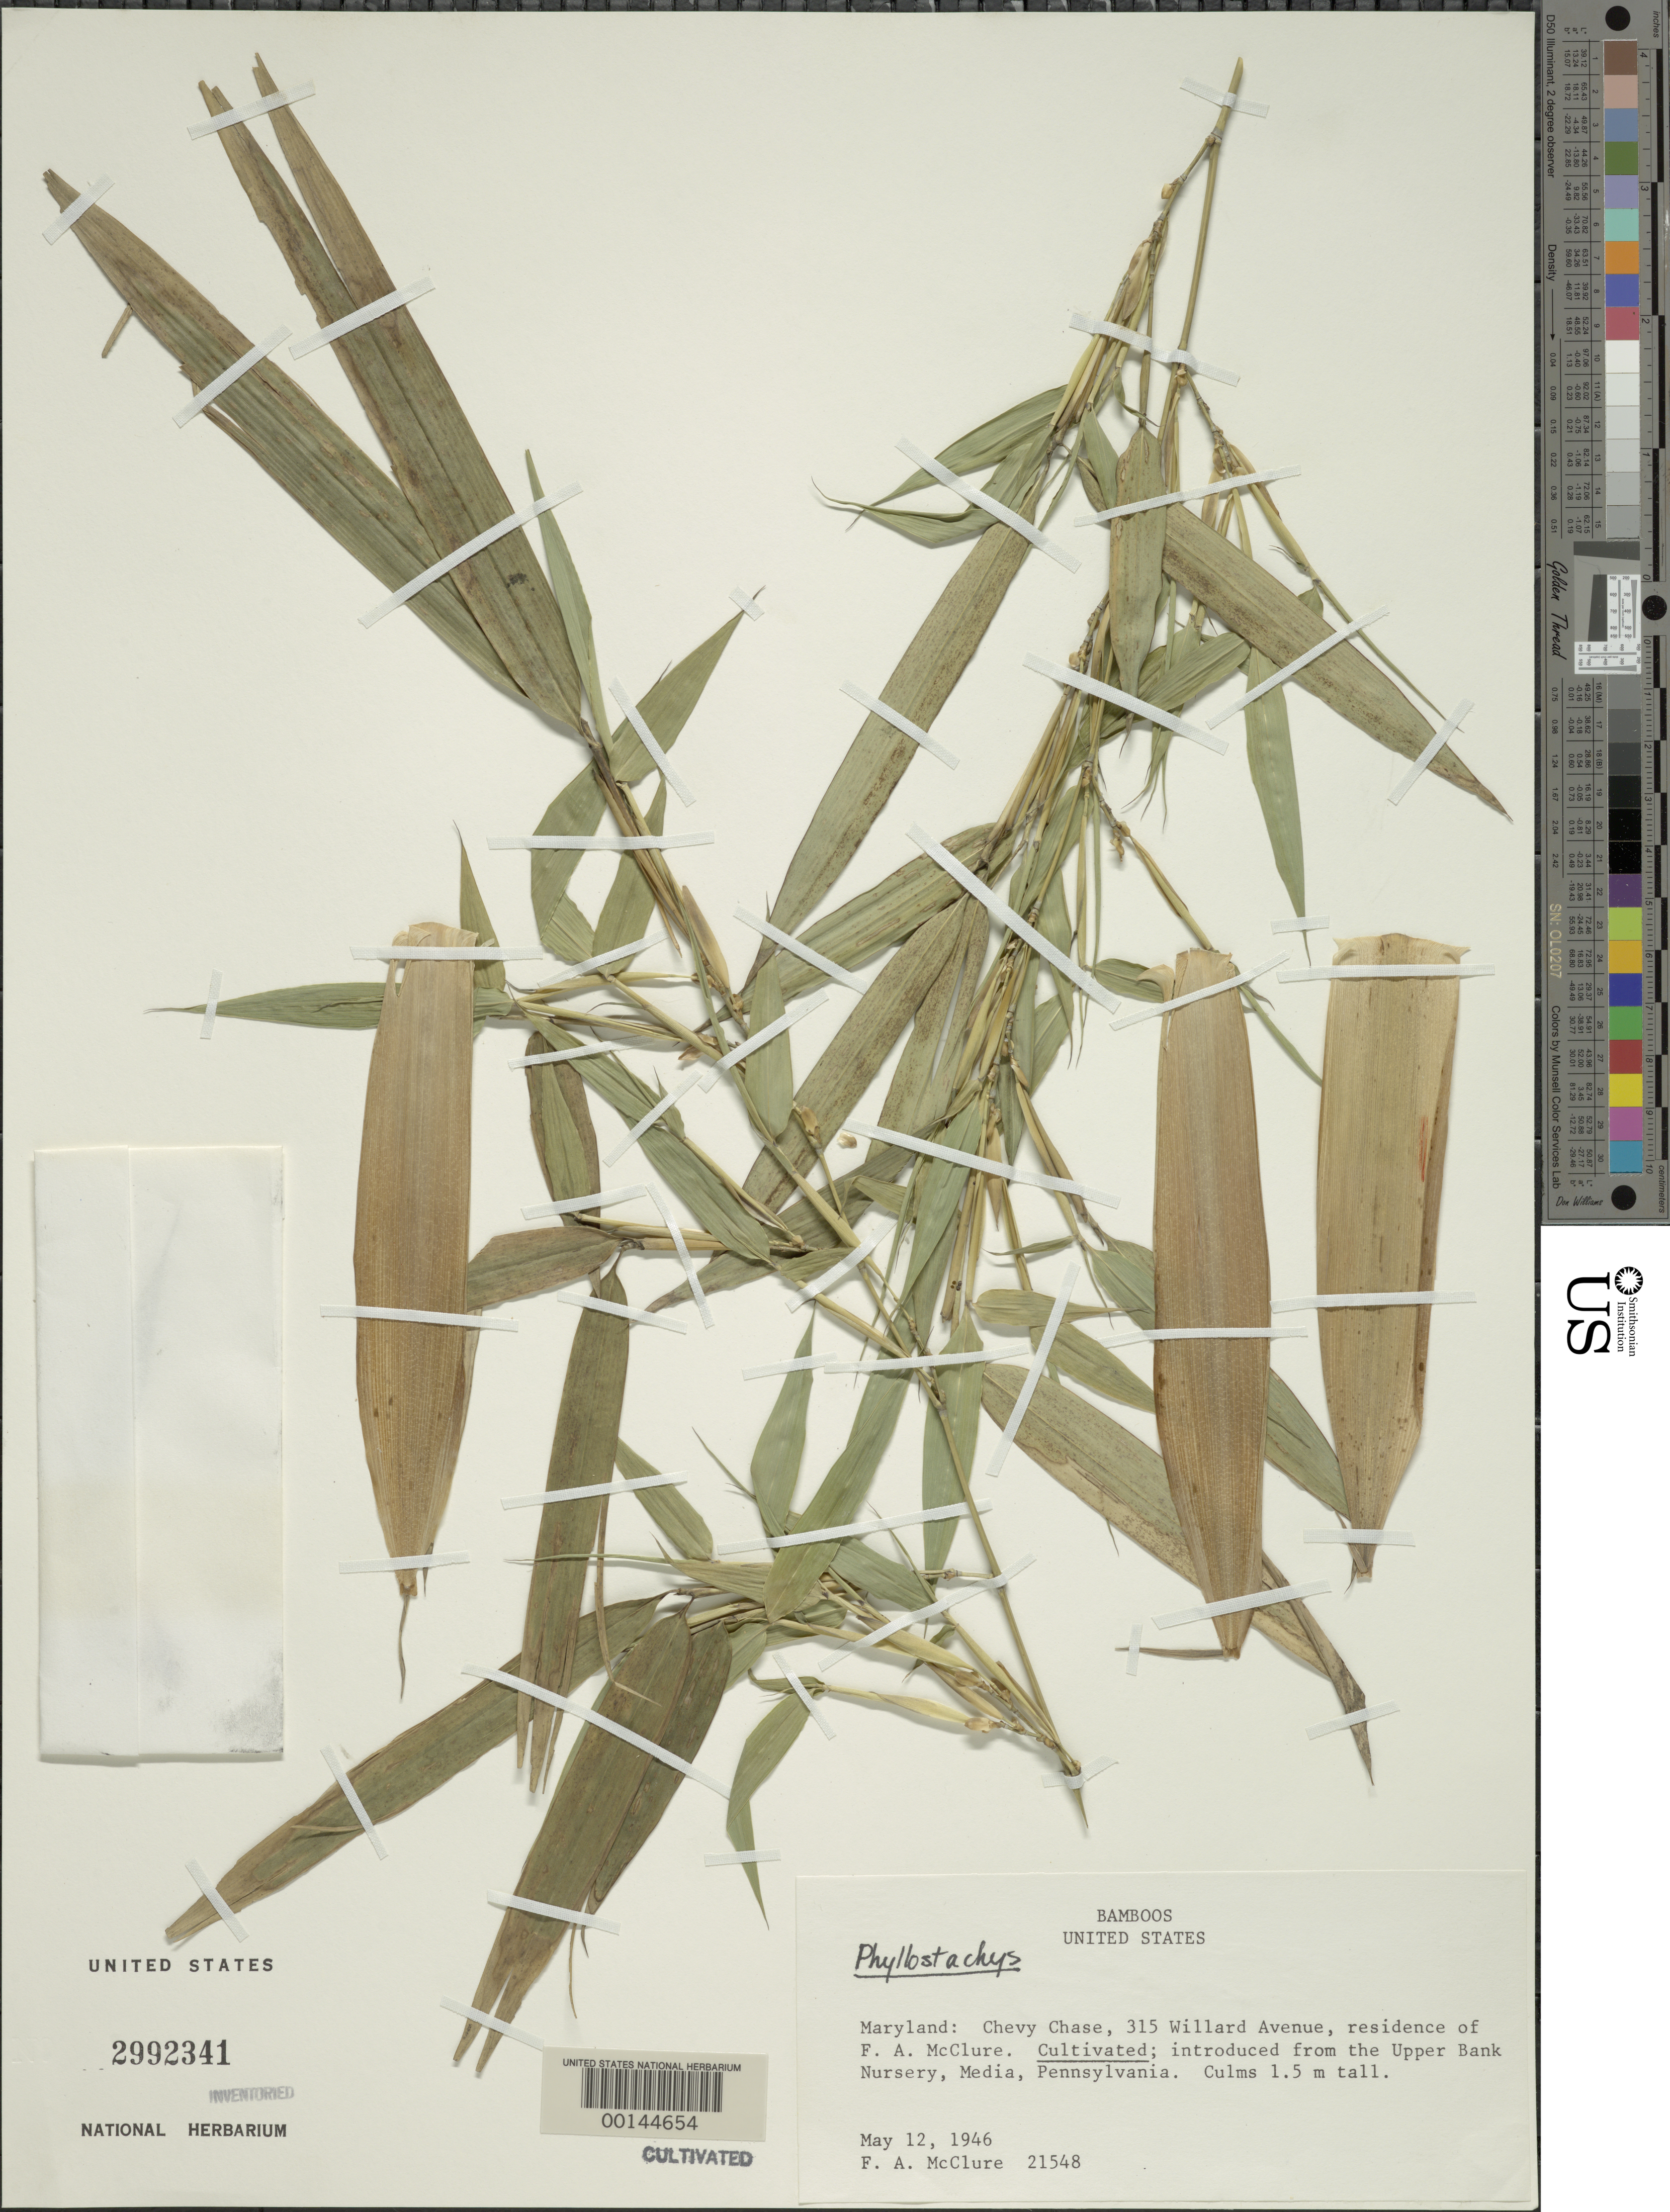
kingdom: Plantae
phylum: Tracheophyta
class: Liliopsida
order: Poales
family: Poaceae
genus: Phyllostachys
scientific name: Phyllostachys sp.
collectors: F. A. McClure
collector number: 21548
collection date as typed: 12 May 1946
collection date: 1946-05-12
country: United States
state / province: Maryland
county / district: Montgomery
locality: Chevy Chase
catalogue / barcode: US 2992341